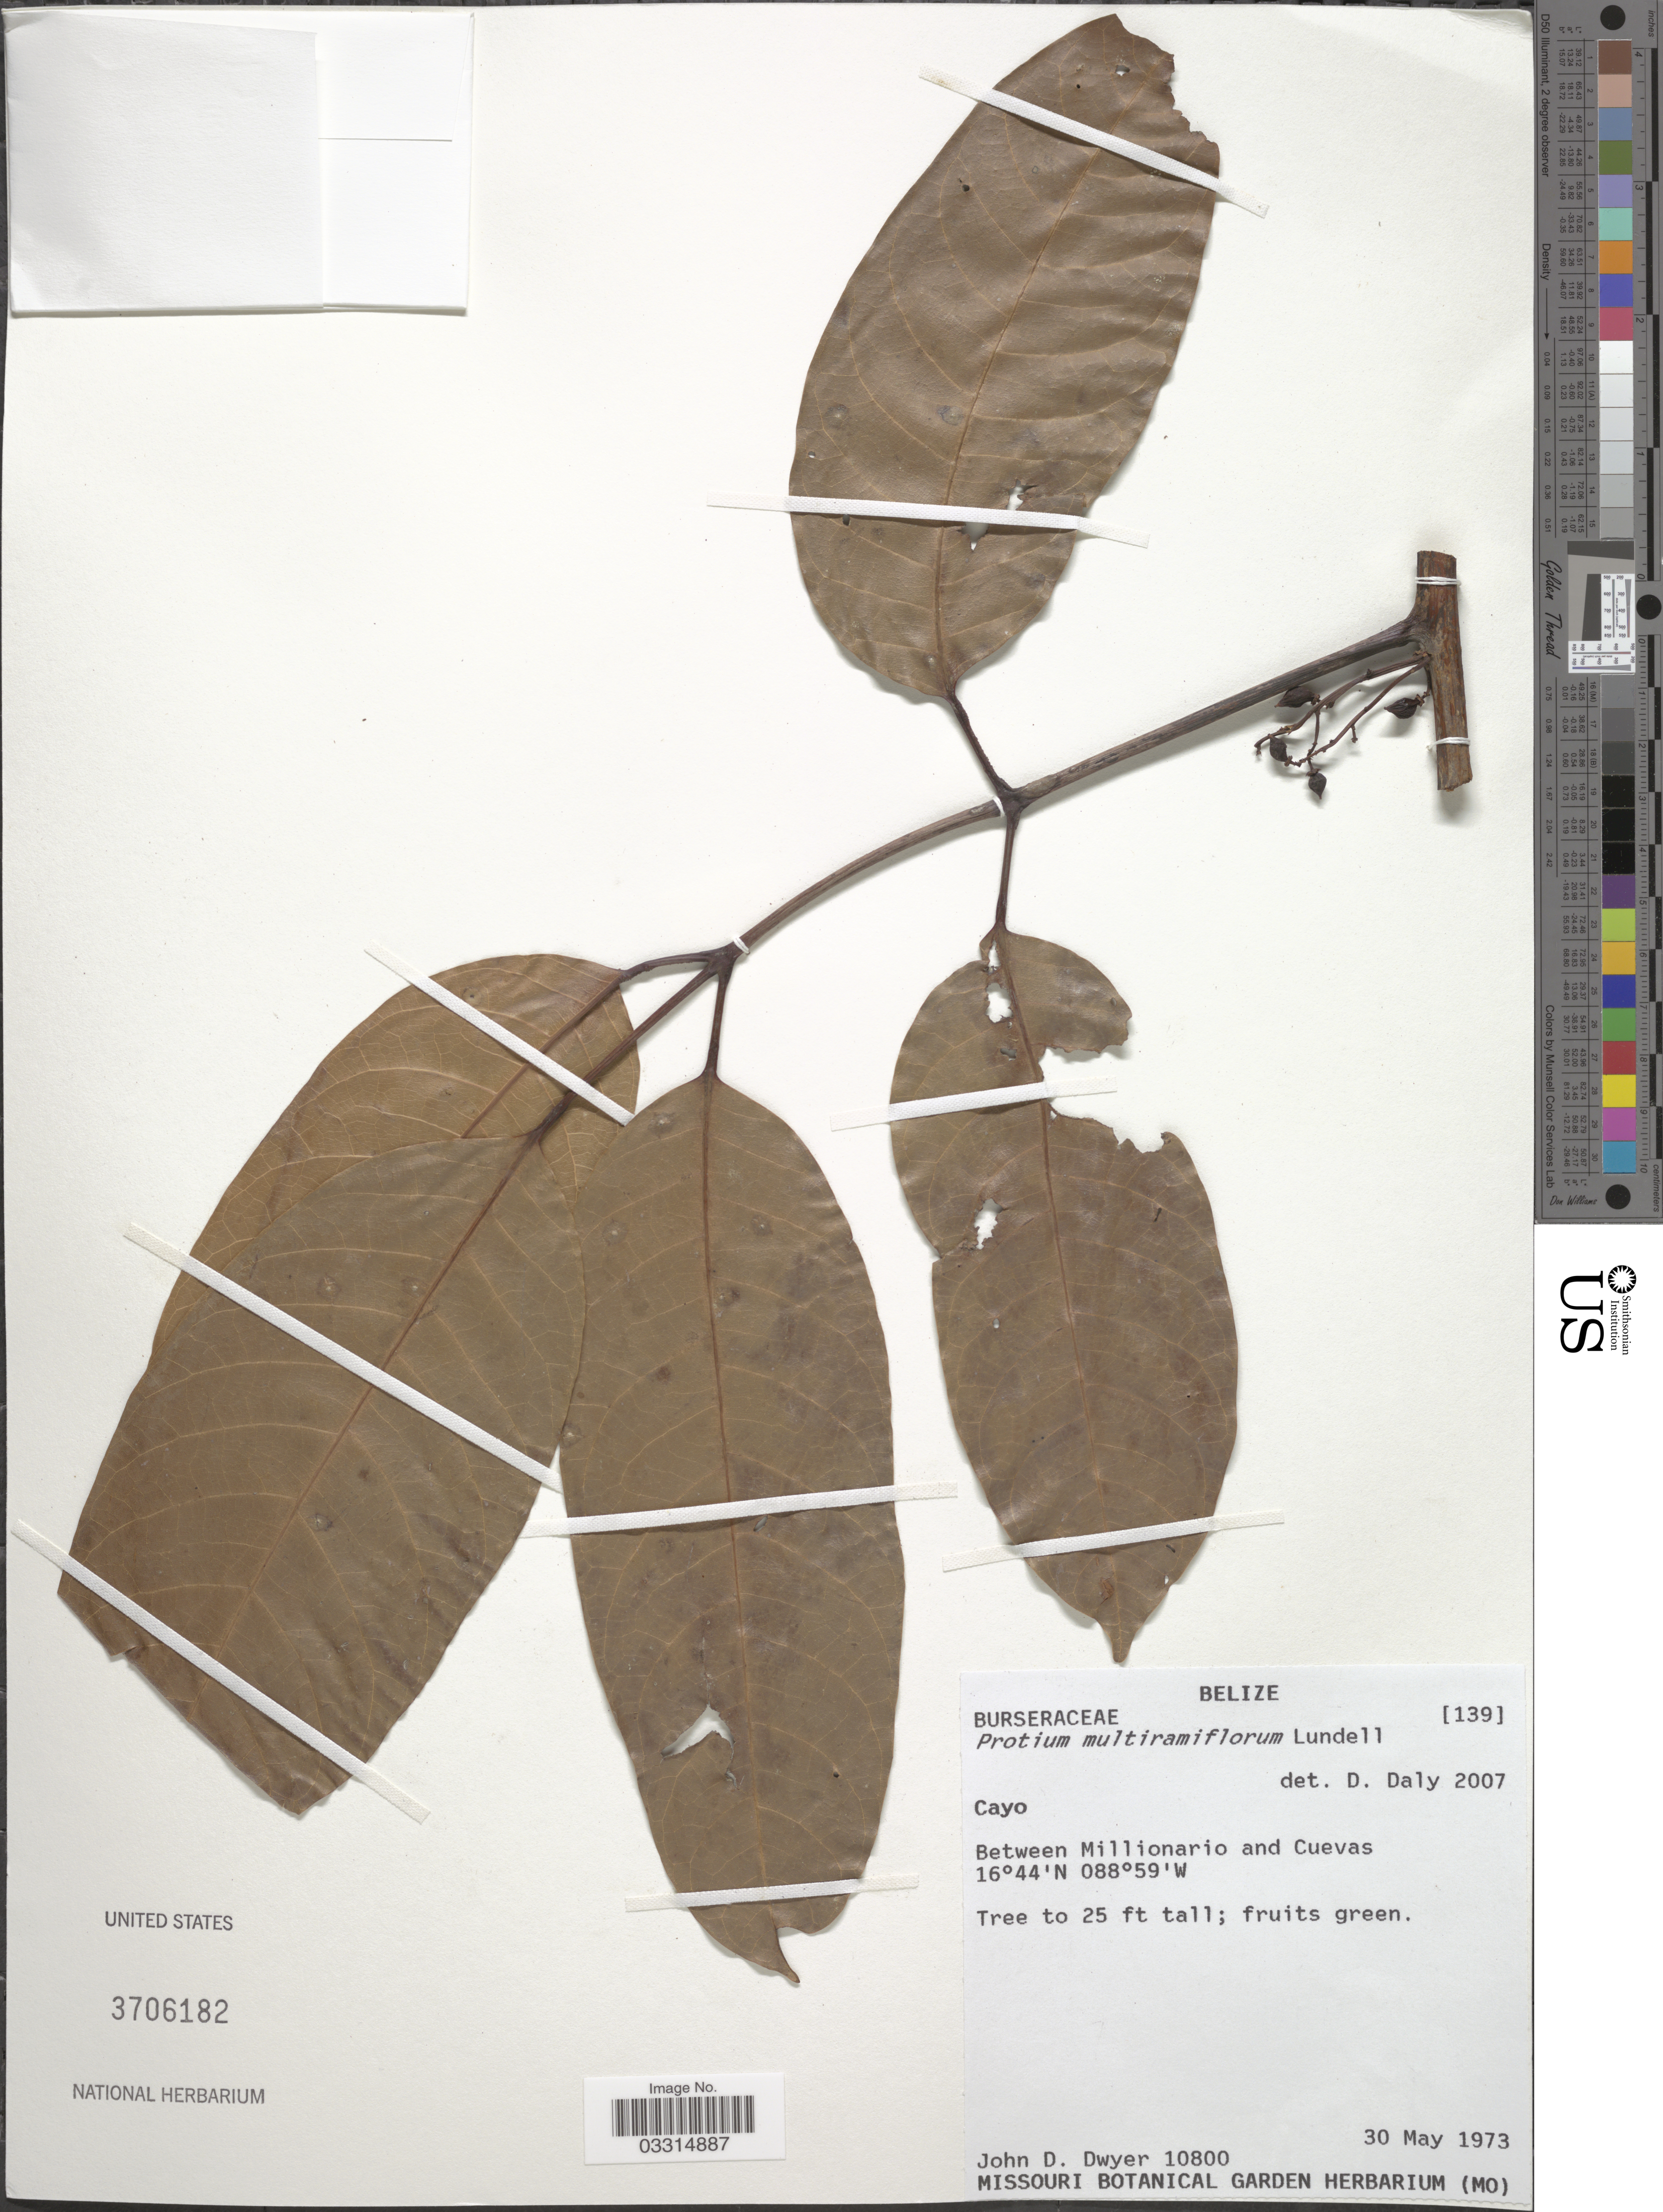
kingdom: Plantae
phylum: Tracheophyta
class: Magnoliopsida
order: Sapindales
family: Burseraceae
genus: Protium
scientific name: Protium multiramiflorum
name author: Lundell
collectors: J. D. Dwyer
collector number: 10800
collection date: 1973-05-30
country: Belize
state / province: Cayo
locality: Between Millionario and Cuevas.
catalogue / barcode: US 3706182